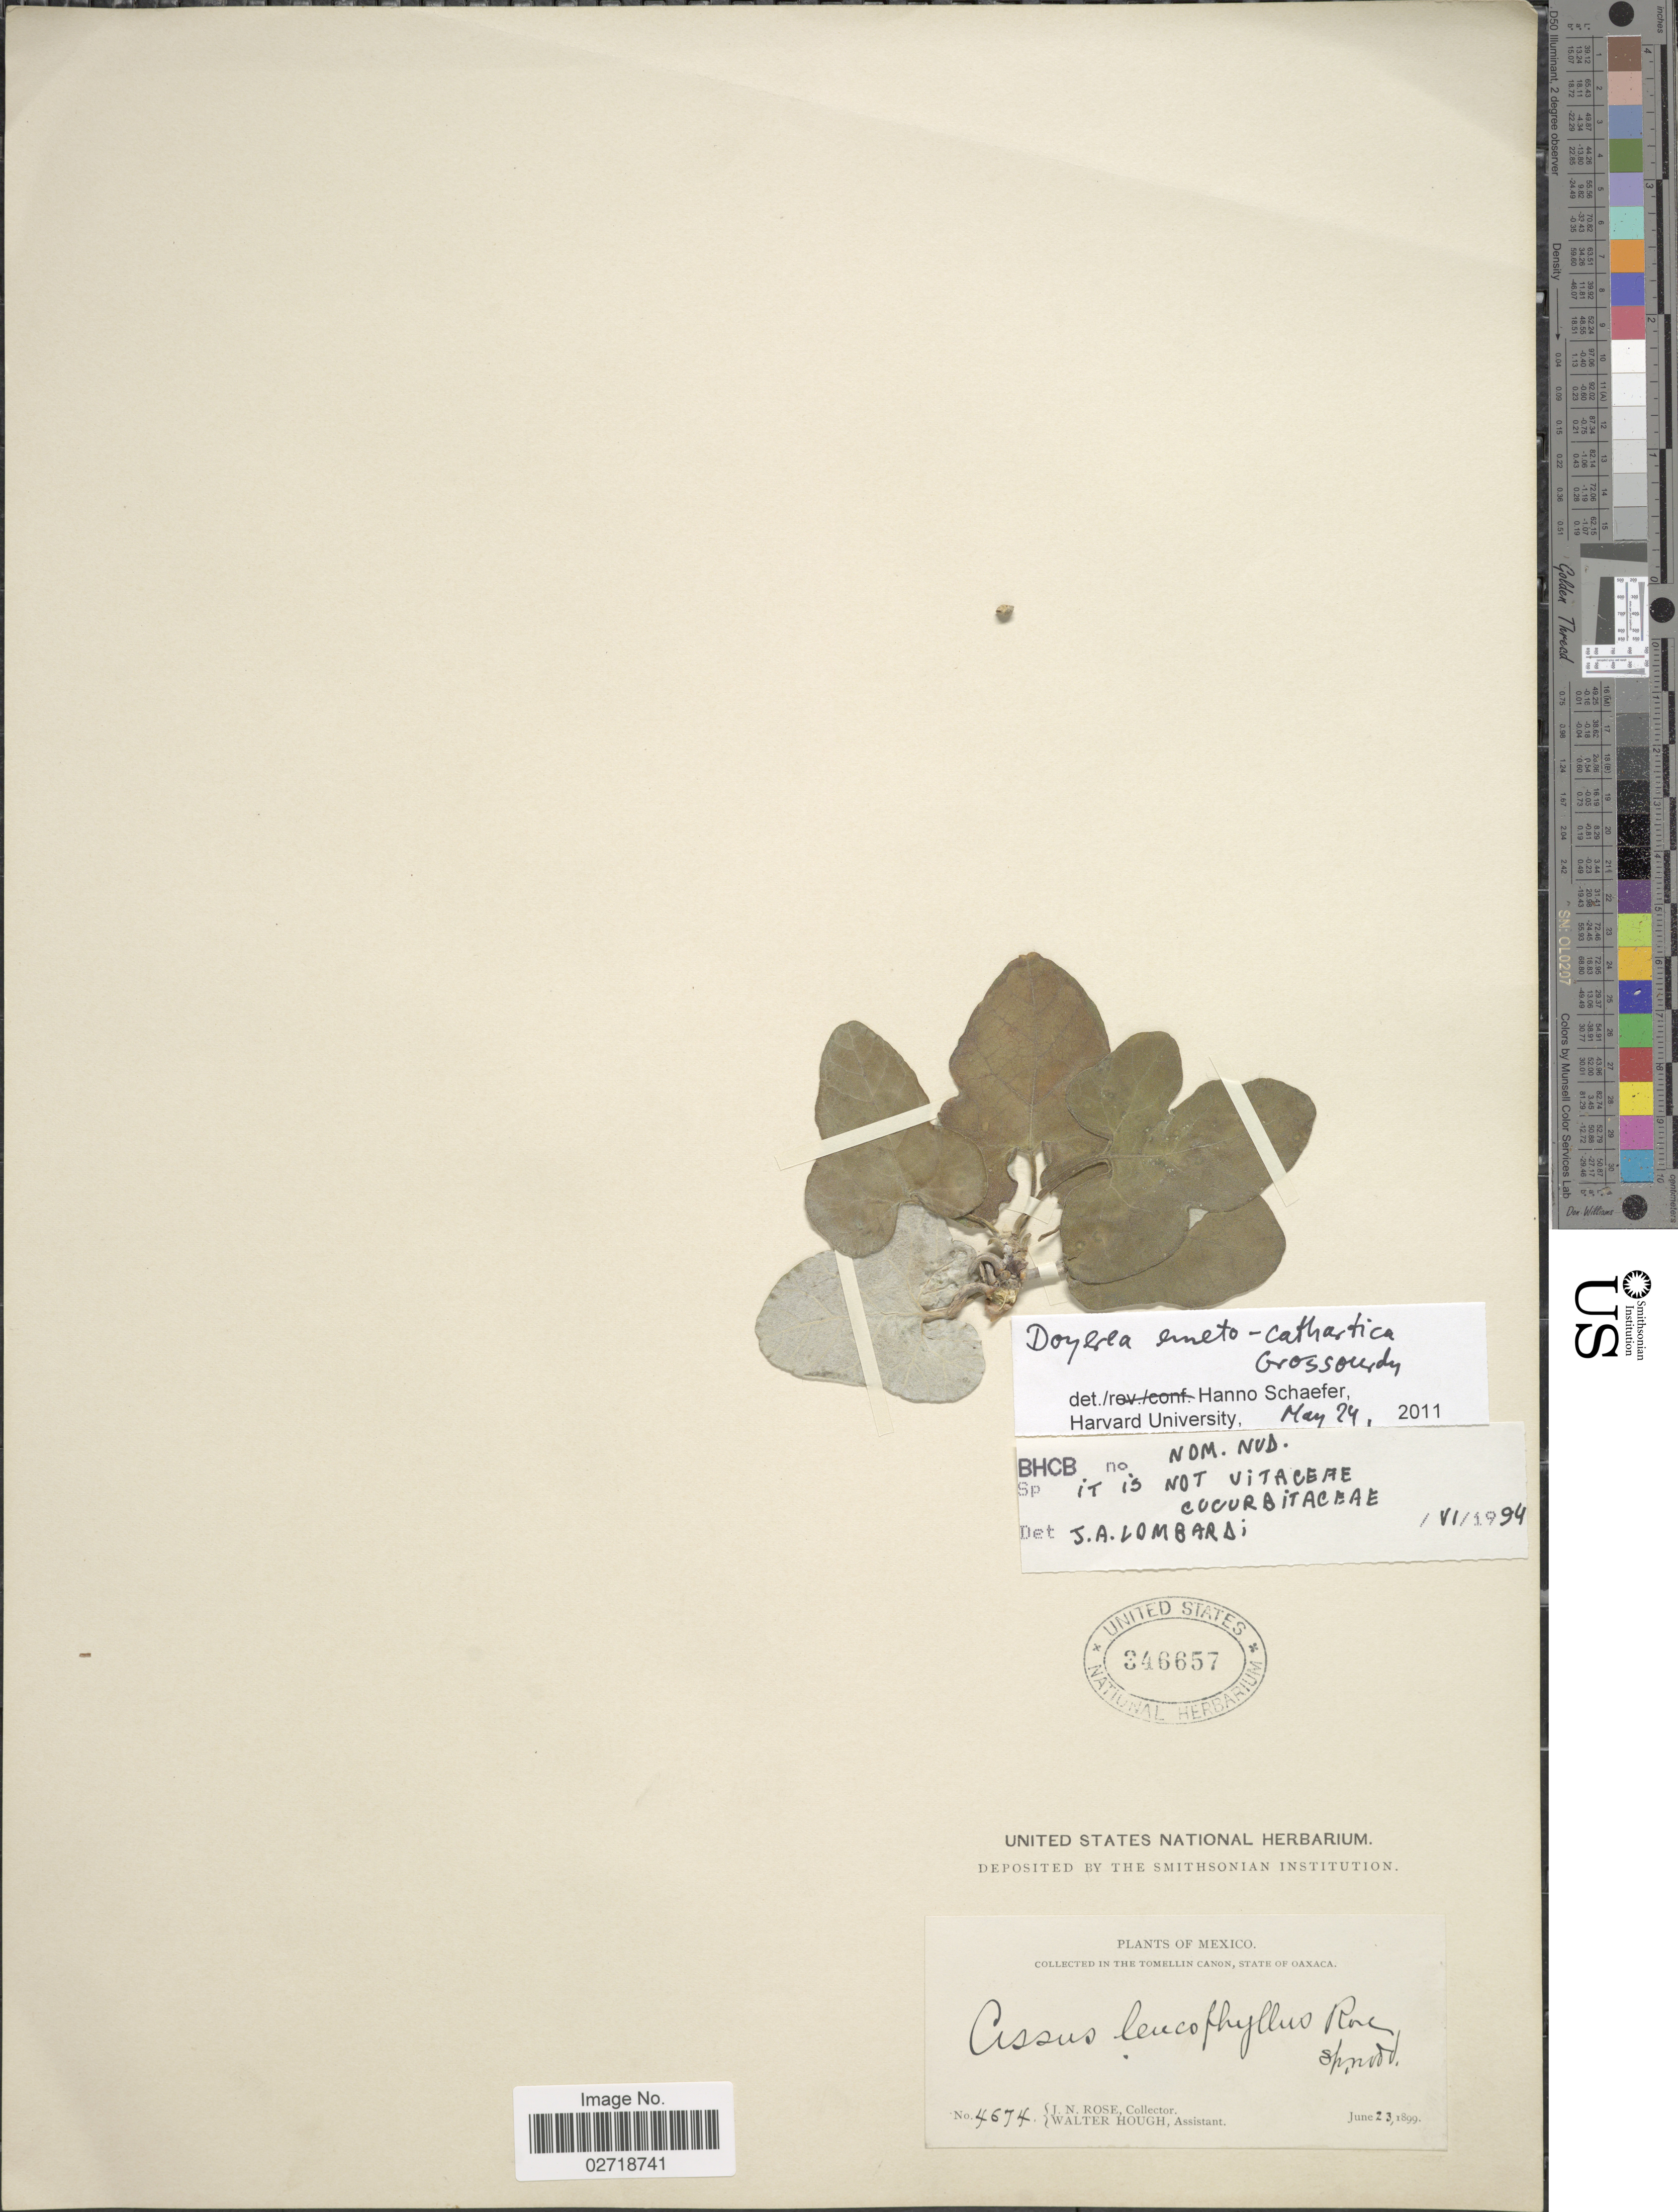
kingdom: Plantae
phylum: Tracheophyta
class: Magnoliopsida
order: Cucurbitales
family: Cucurbitaceae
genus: Doyerea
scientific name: Doyerea emetocathartica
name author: Grousordy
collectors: J. N. Rose & W. Hough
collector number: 4674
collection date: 1899-06-23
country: Mexico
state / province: Oaxaca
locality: In the Tomellin Canon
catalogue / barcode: US 346657